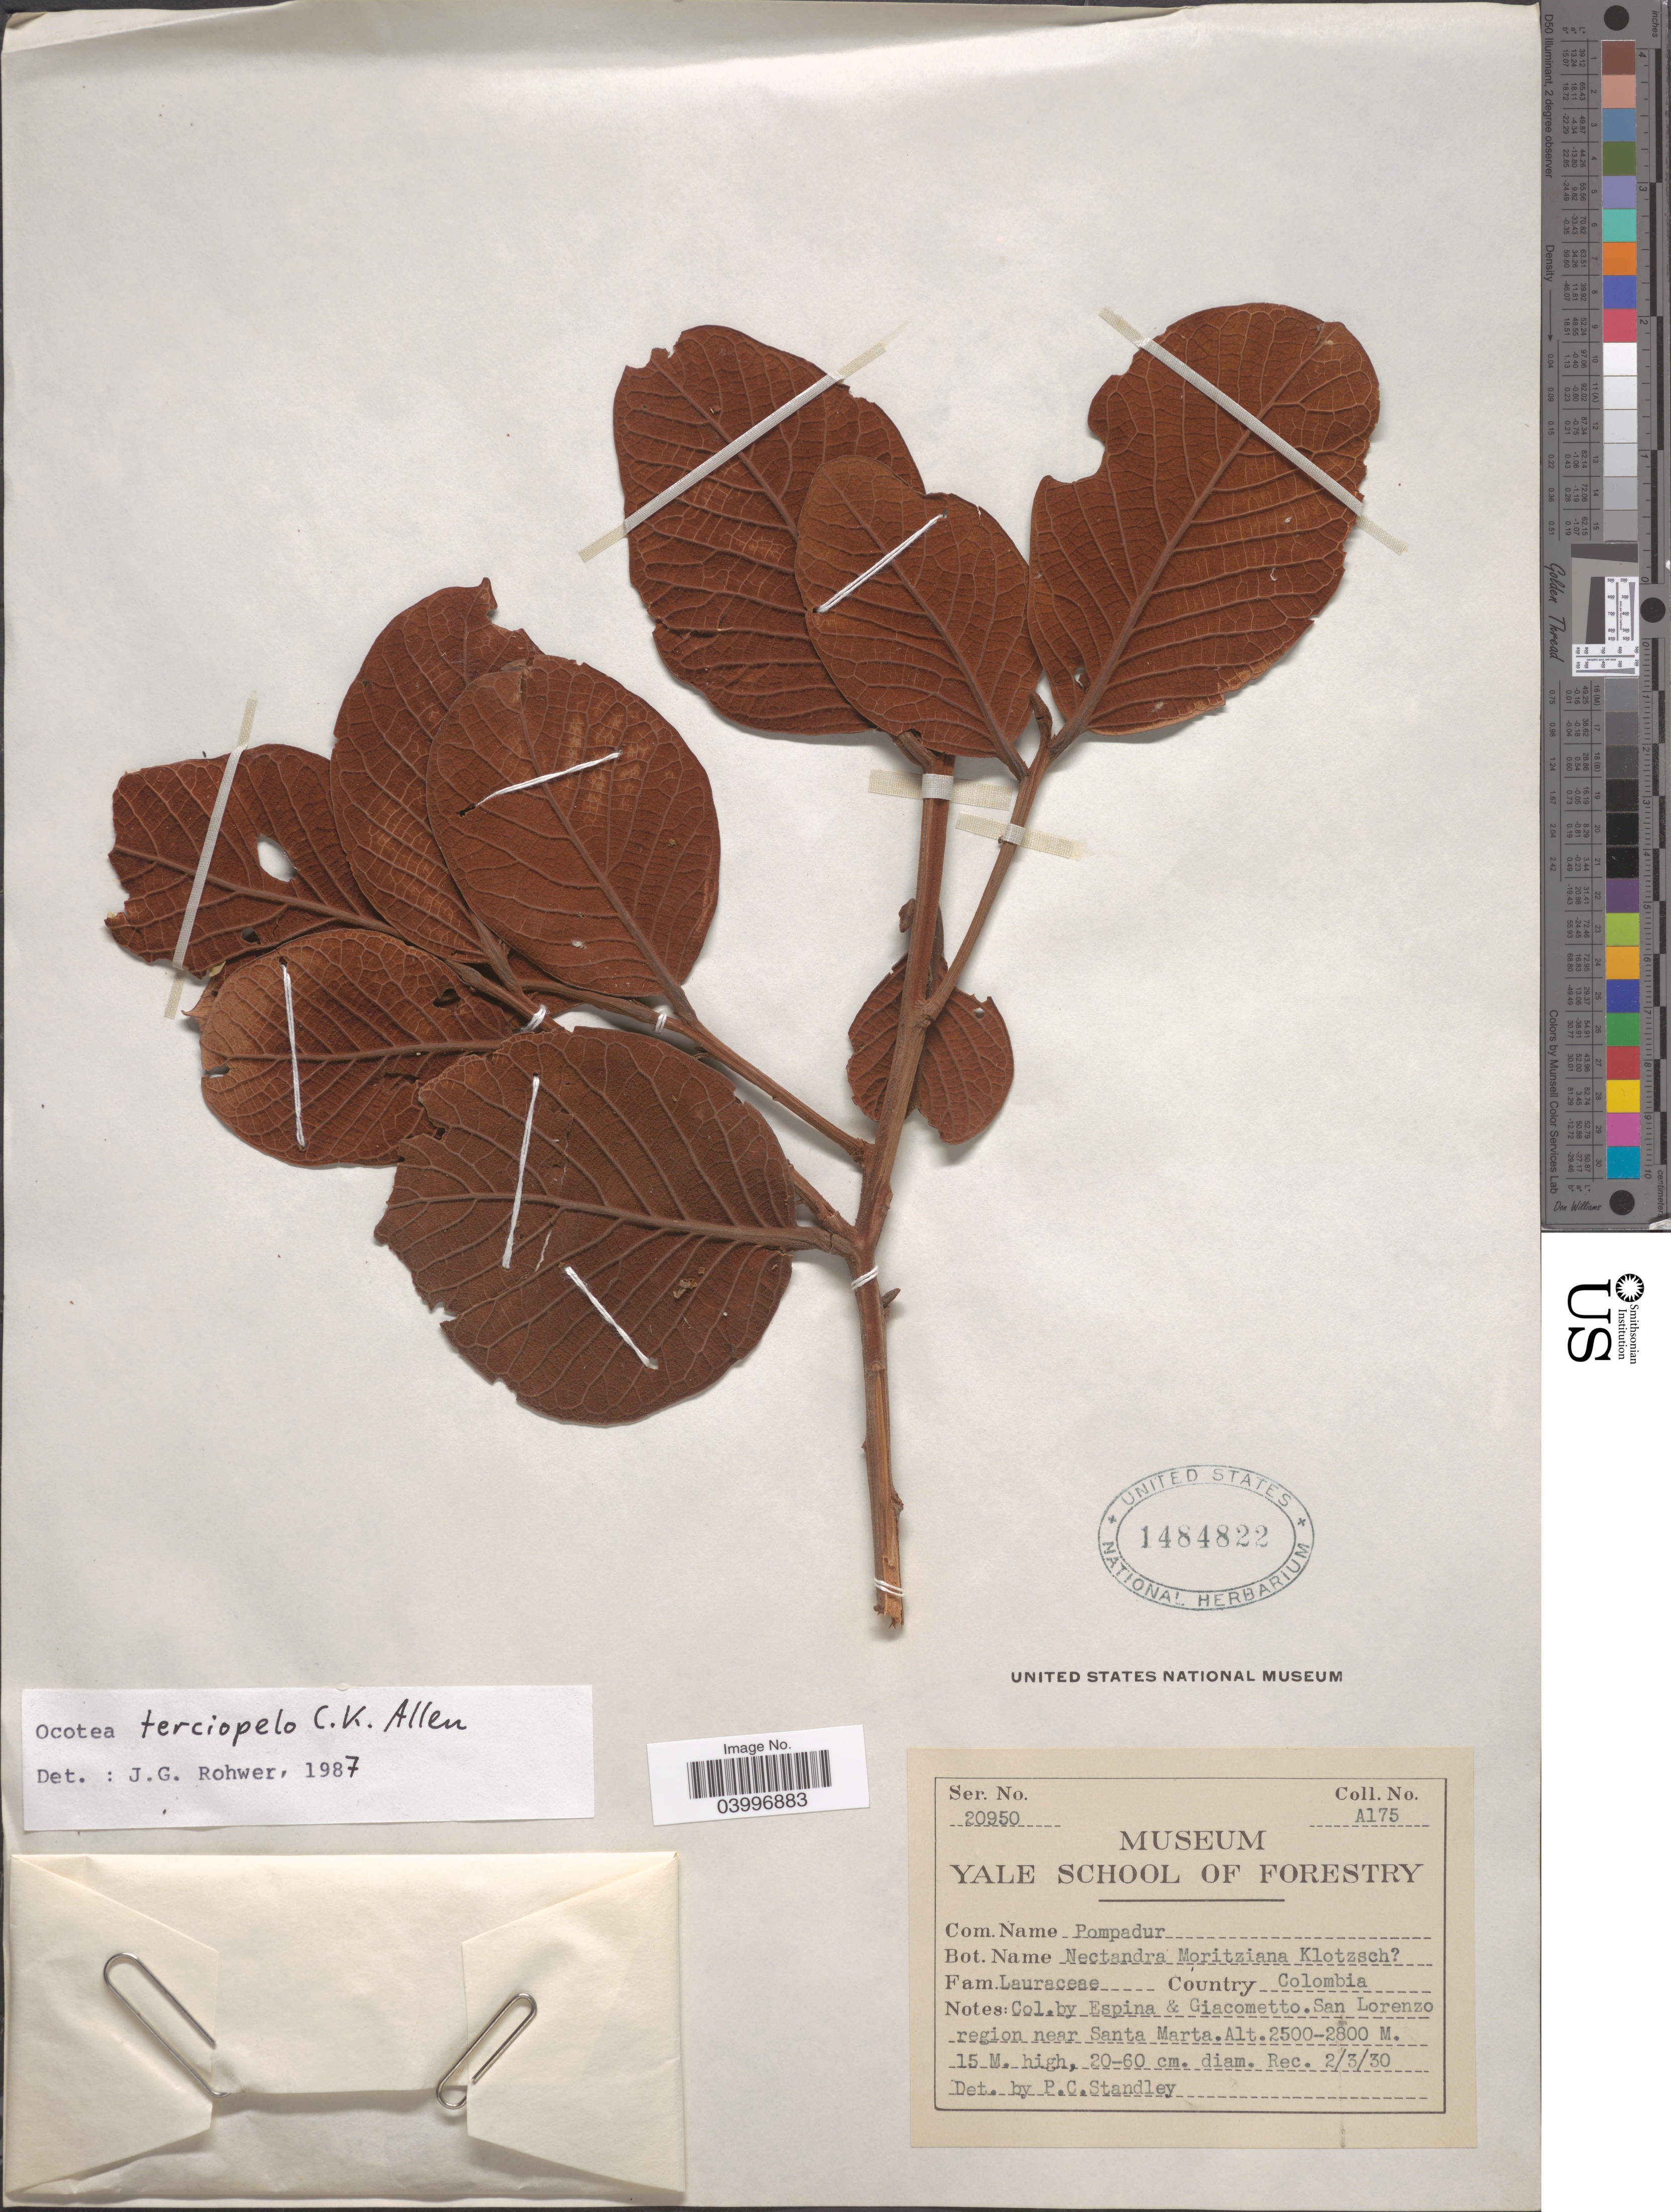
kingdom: Plantae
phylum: Tracheophyta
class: Magnoliopsida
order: Laurales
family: Lauraceae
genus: Ocotea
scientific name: Ocotea terciopelo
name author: C.K. Allen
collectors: -. Espina & Giacometto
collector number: A175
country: Colombia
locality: San Lorenzo Region near Santa Marta.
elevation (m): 2500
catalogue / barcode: US 1484822